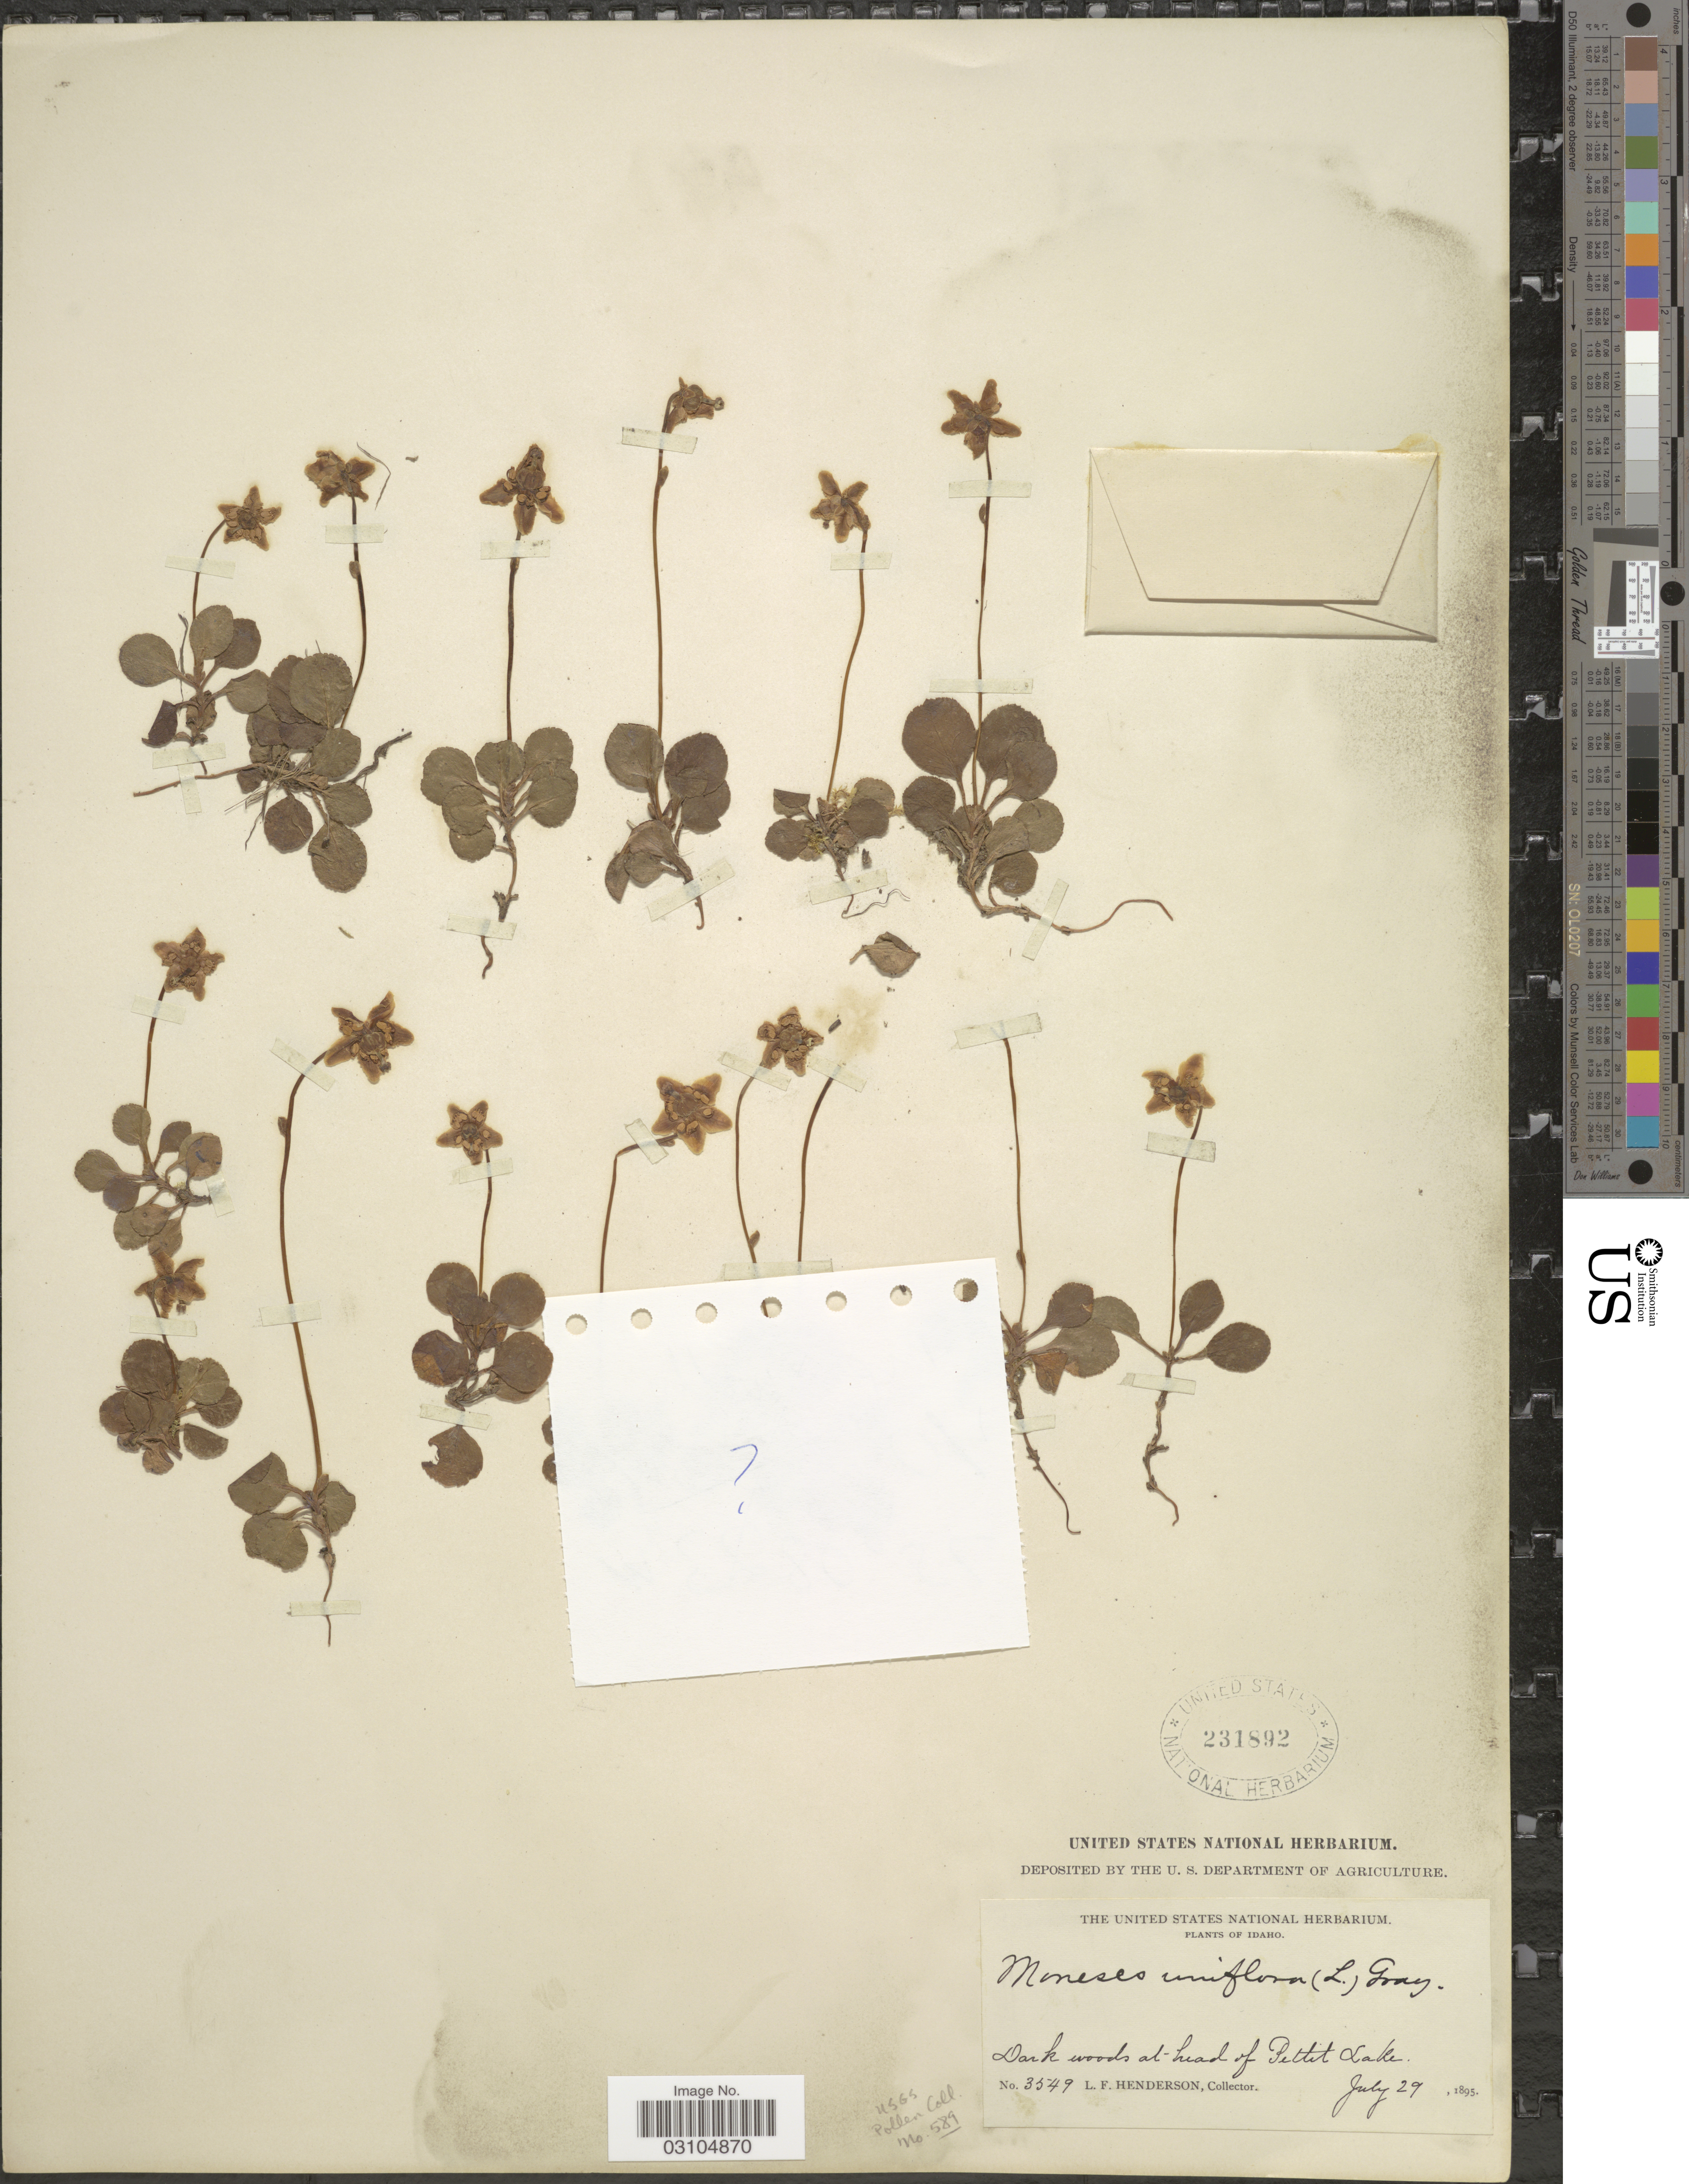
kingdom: Plantae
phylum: Tracheophyta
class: Magnoliopsida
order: Ericales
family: Ericaceae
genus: Moneses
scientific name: Moneses uniflora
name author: (L.) A. Gray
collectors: L. Henderson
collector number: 3549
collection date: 1895-07-29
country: United States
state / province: Idaho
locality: Dark woods at head of Pettit Lake.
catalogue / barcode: US 231892